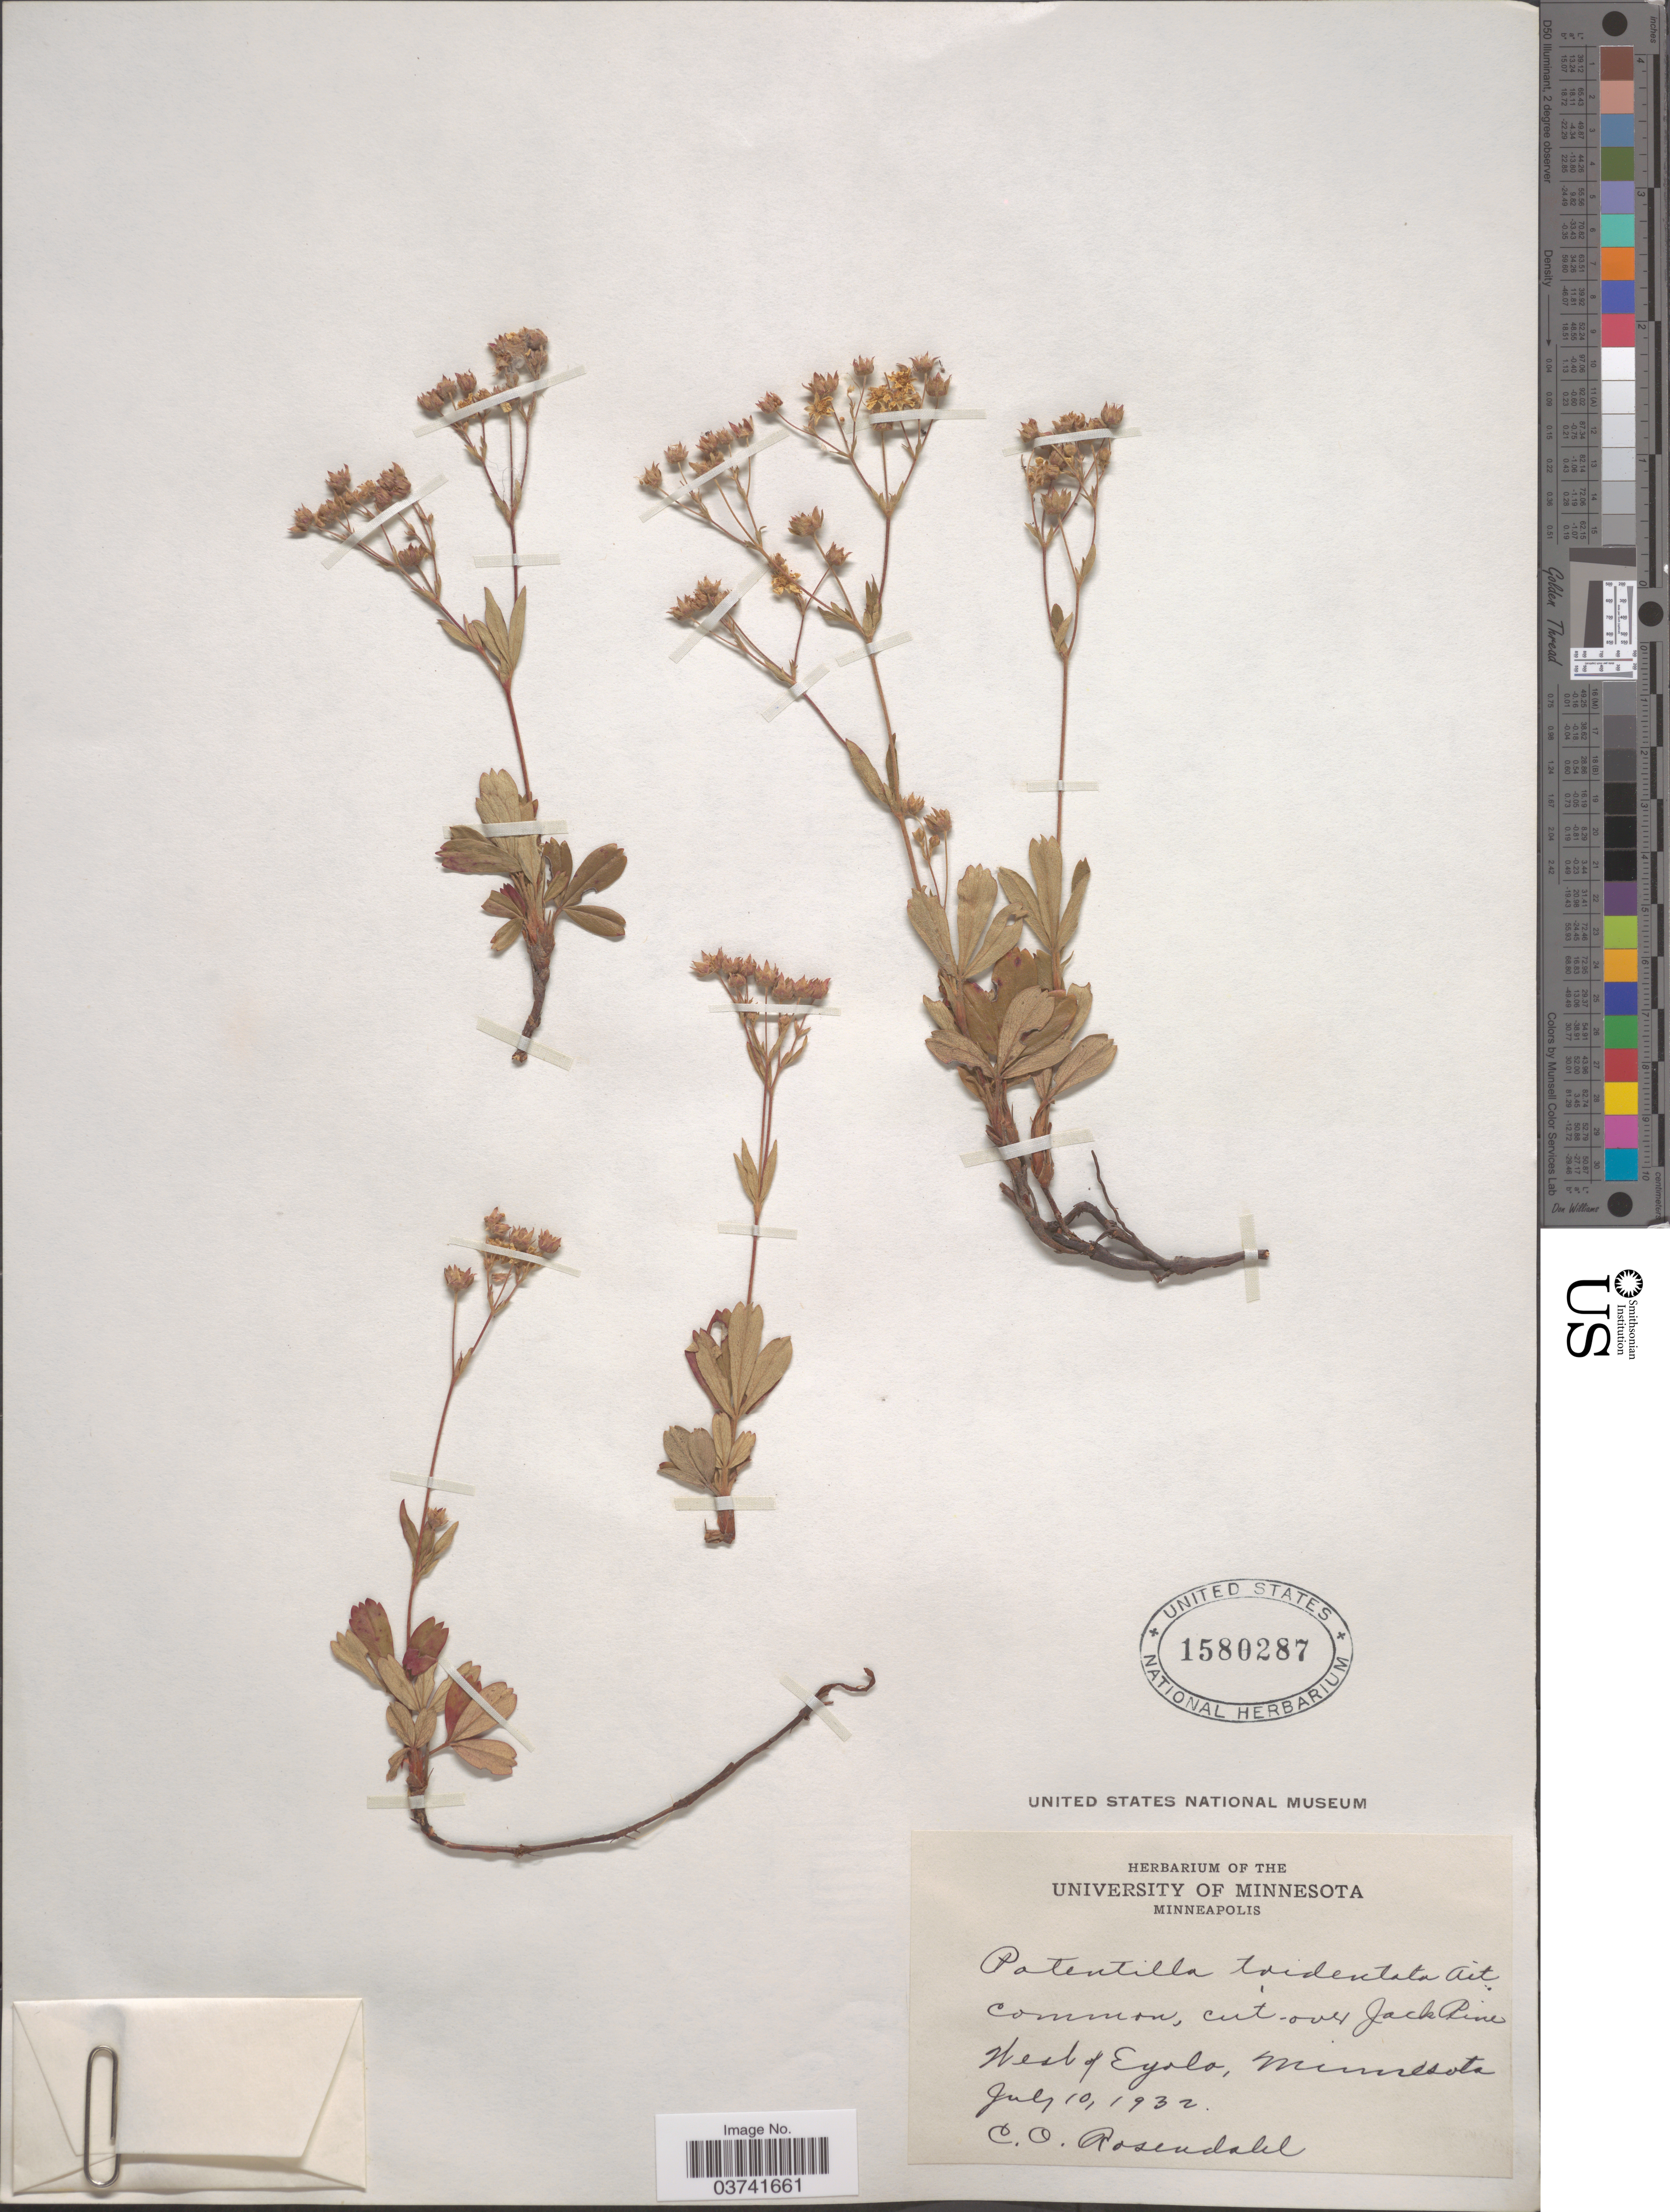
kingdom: Plantae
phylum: Tracheophyta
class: Magnoliopsida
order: Rosales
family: Rosaceae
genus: Potentilla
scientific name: Potentilla tridentata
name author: Aiton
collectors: C. O. Rosendahl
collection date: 1932-07-10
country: United States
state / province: Minnesota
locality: Common, cut over Jack Pine West of Eyolo.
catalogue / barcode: US 1580287